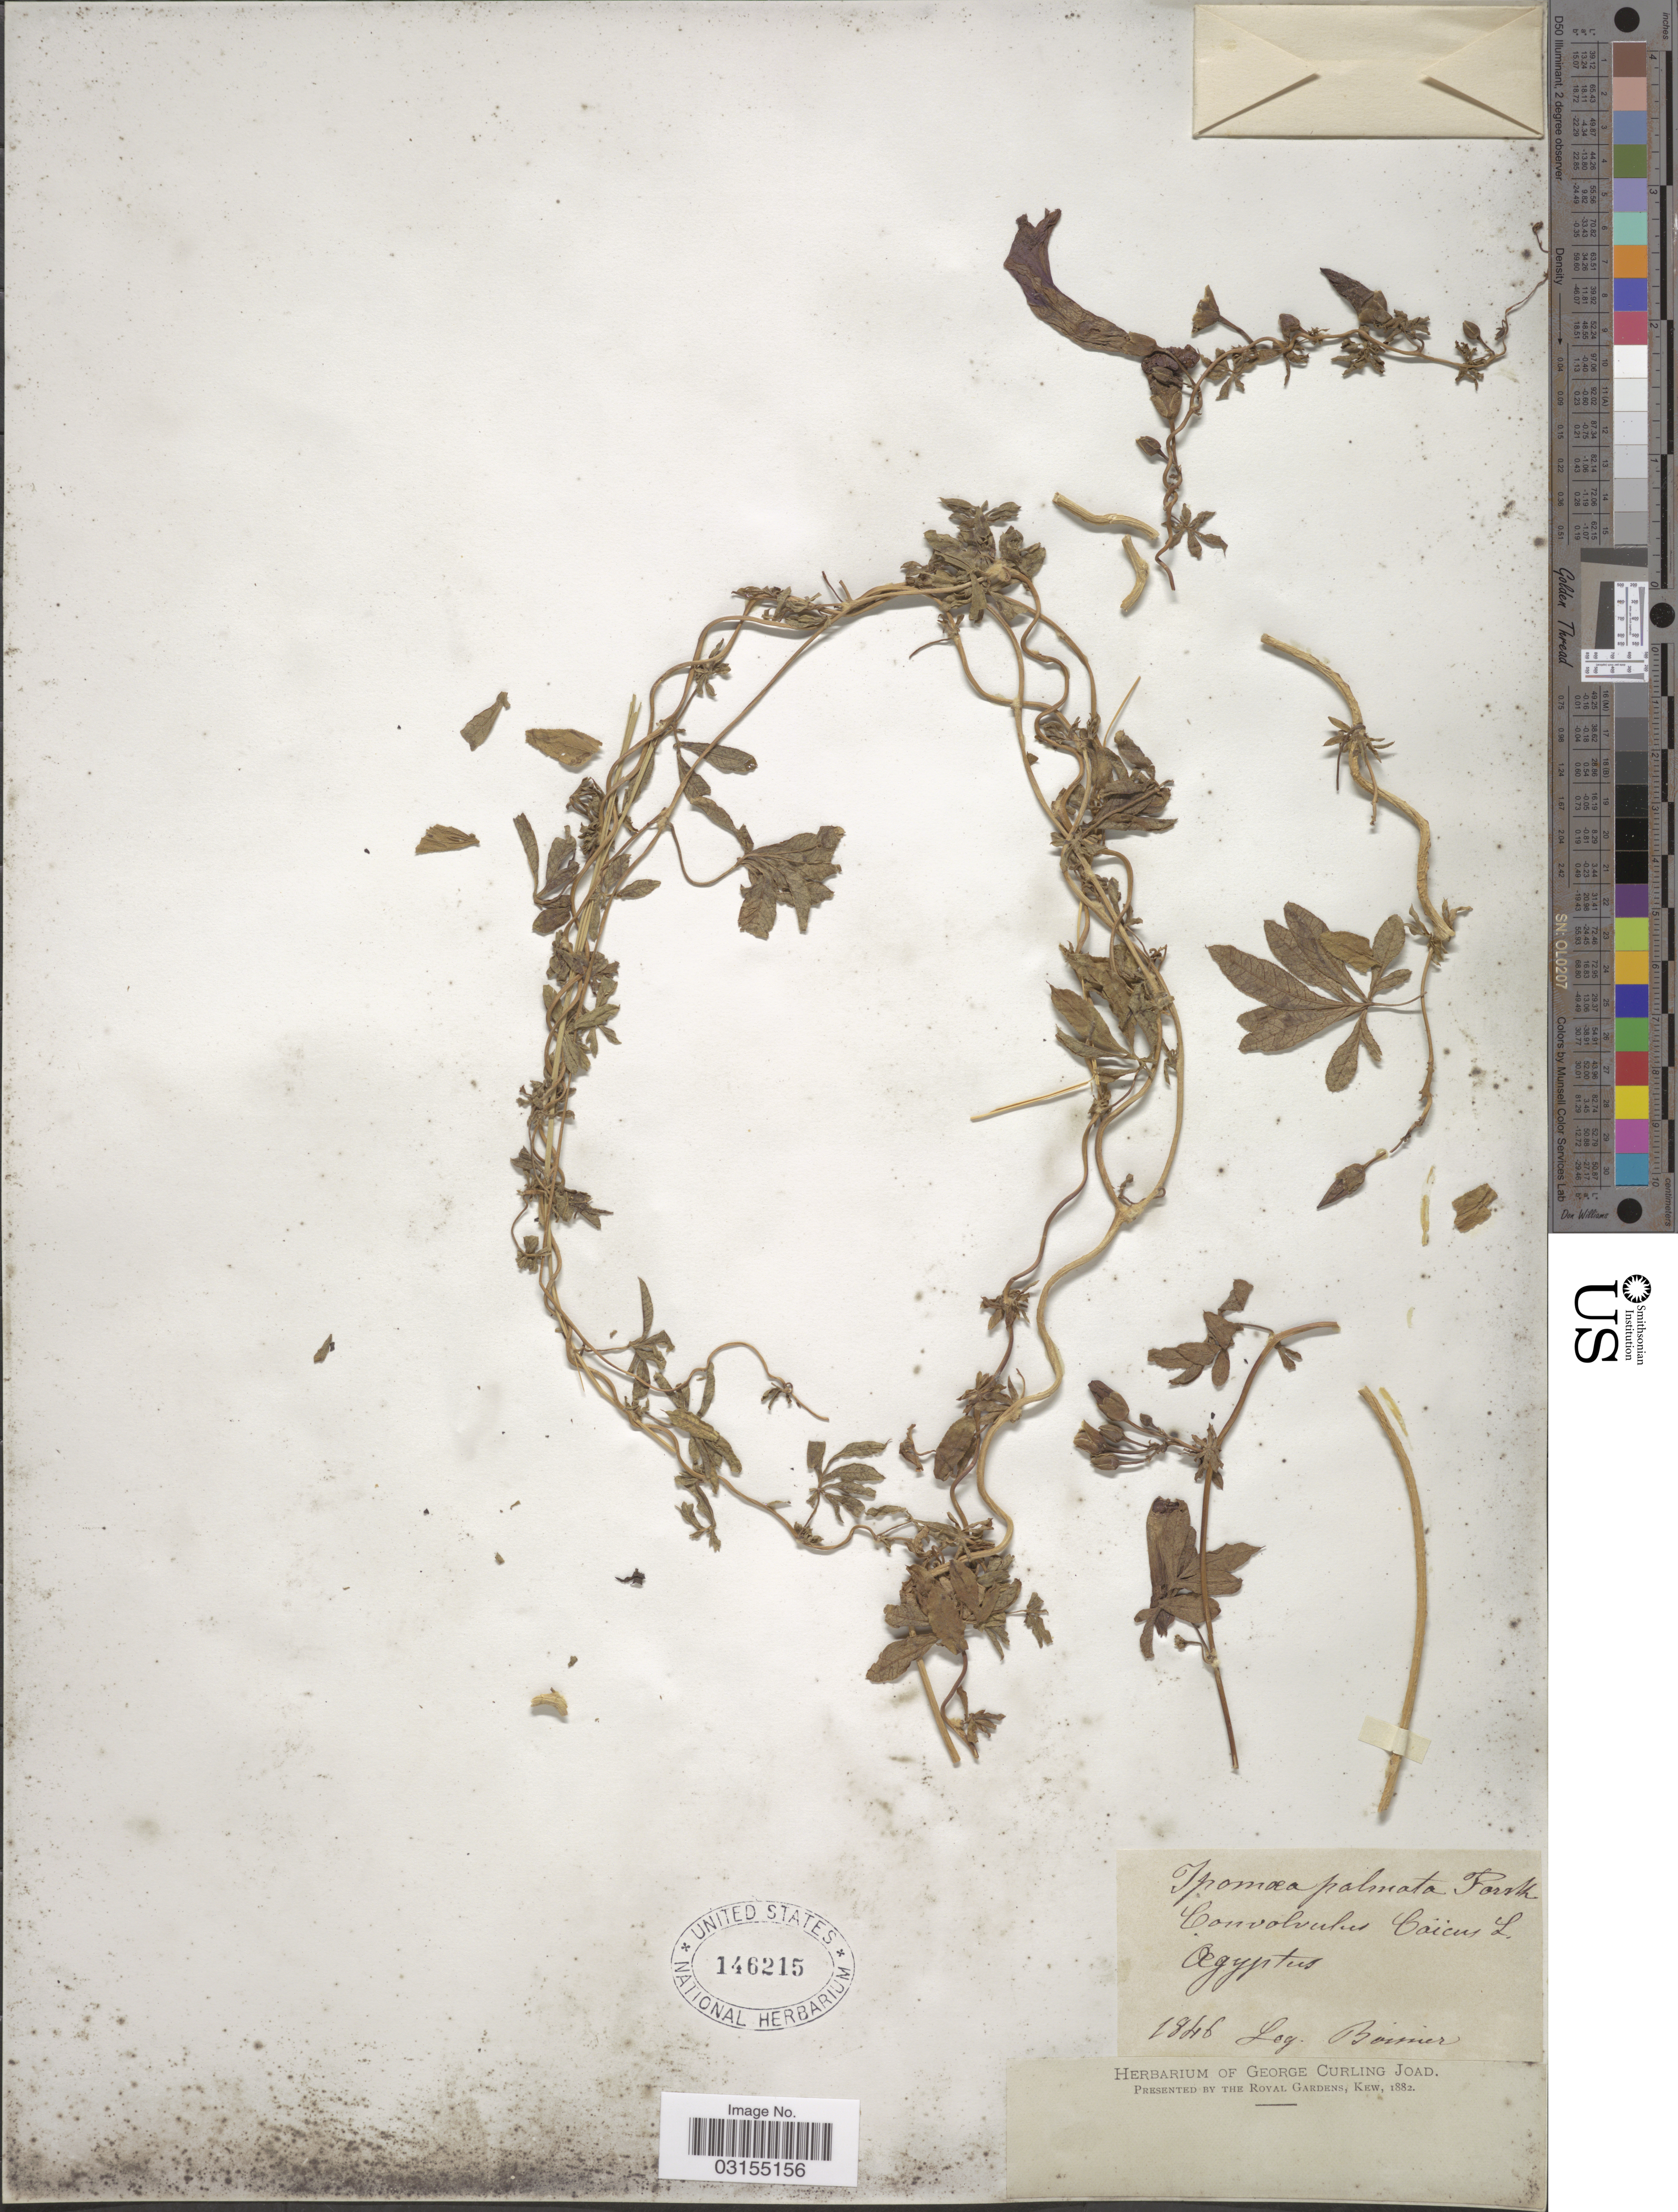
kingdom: Plantae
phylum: Tracheophyta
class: Magnoliopsida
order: Solanales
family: Convolvulaceae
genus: Ipomoea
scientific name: Ipomoea palmata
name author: Forssk.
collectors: -- Boissier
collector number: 1846?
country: Egypt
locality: Agyptus.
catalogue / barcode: US 146215